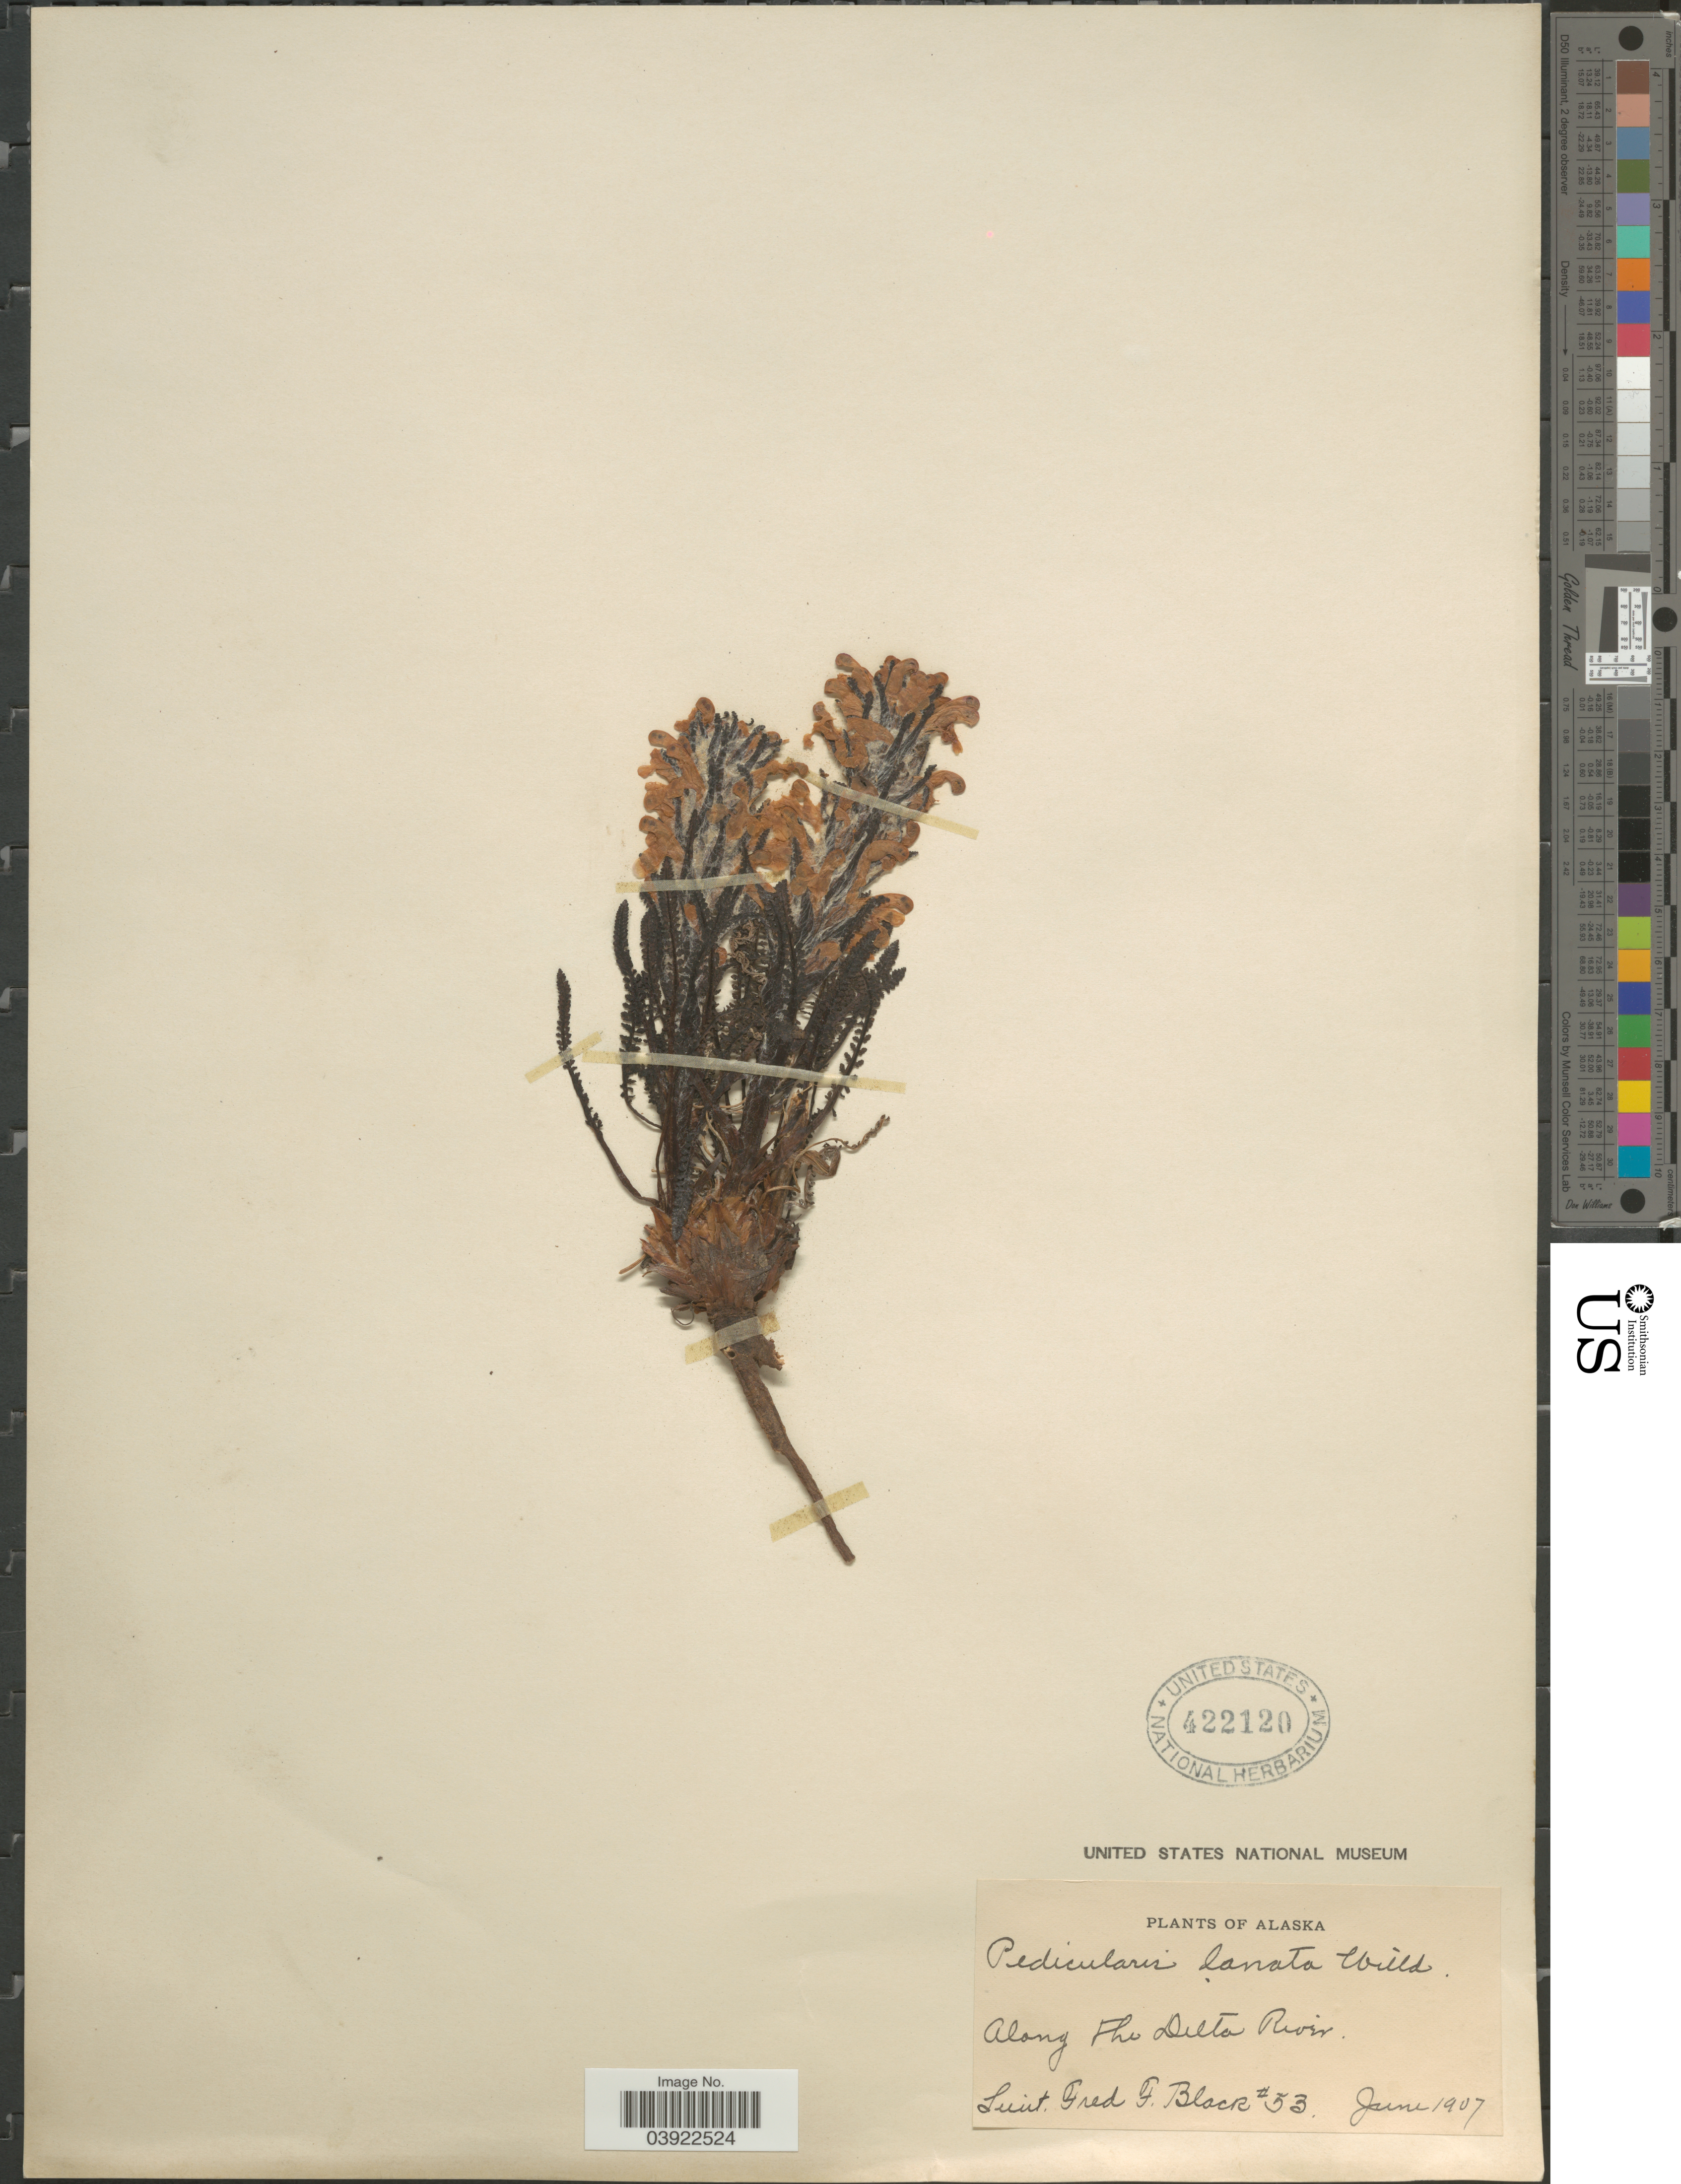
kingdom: Plantae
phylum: Tracheophyta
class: Magnoliopsida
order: Lamiales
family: Orobanchaceae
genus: Pedicularis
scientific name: Pedicularis lanata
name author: Willd. ex Cham. & Schltdl.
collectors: F. Black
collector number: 53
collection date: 1907-06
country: United States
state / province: Alaska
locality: Along The Delta River.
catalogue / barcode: US 422120